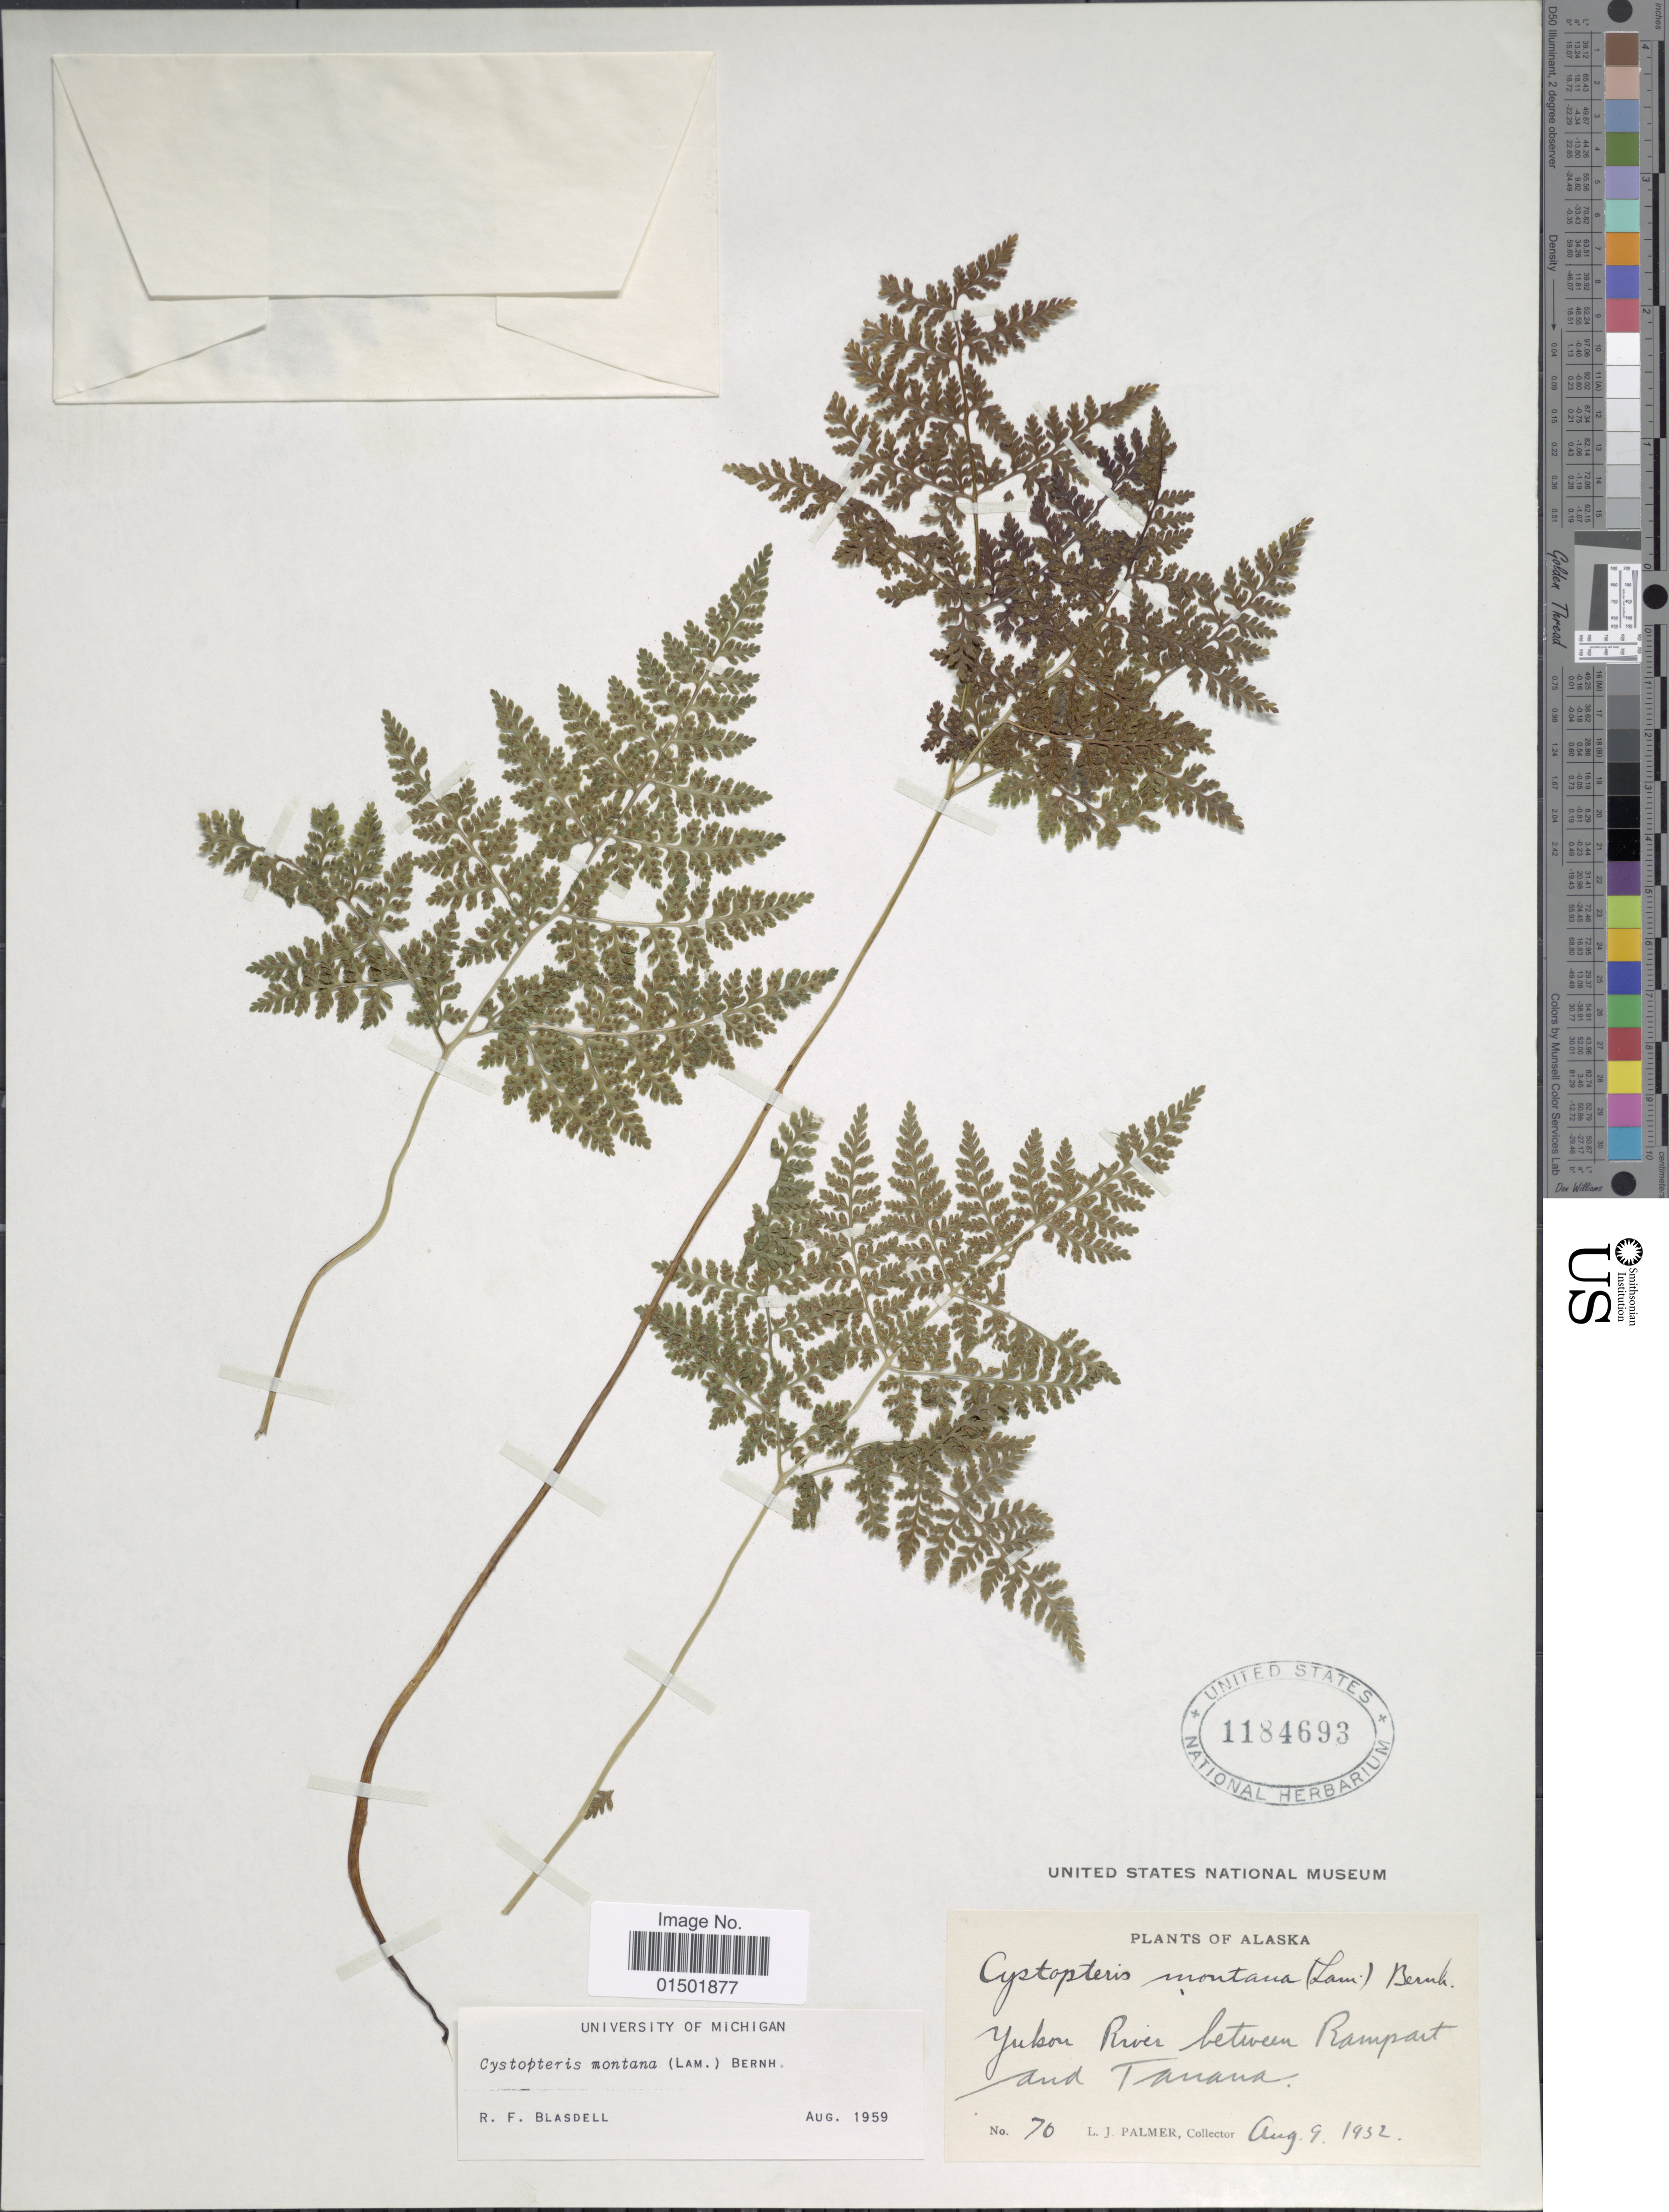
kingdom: Plantae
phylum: Tracheophyta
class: Polypodiopsida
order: Polypodiales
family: Cystopteridaceae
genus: Cystopteris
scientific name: Cystopteris montana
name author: (Lam.) Desv.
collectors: L. J. Palmer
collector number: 70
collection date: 1932-08-09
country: United States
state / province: Alaska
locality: Yukon River between Rampart and Tanana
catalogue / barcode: US 1184693